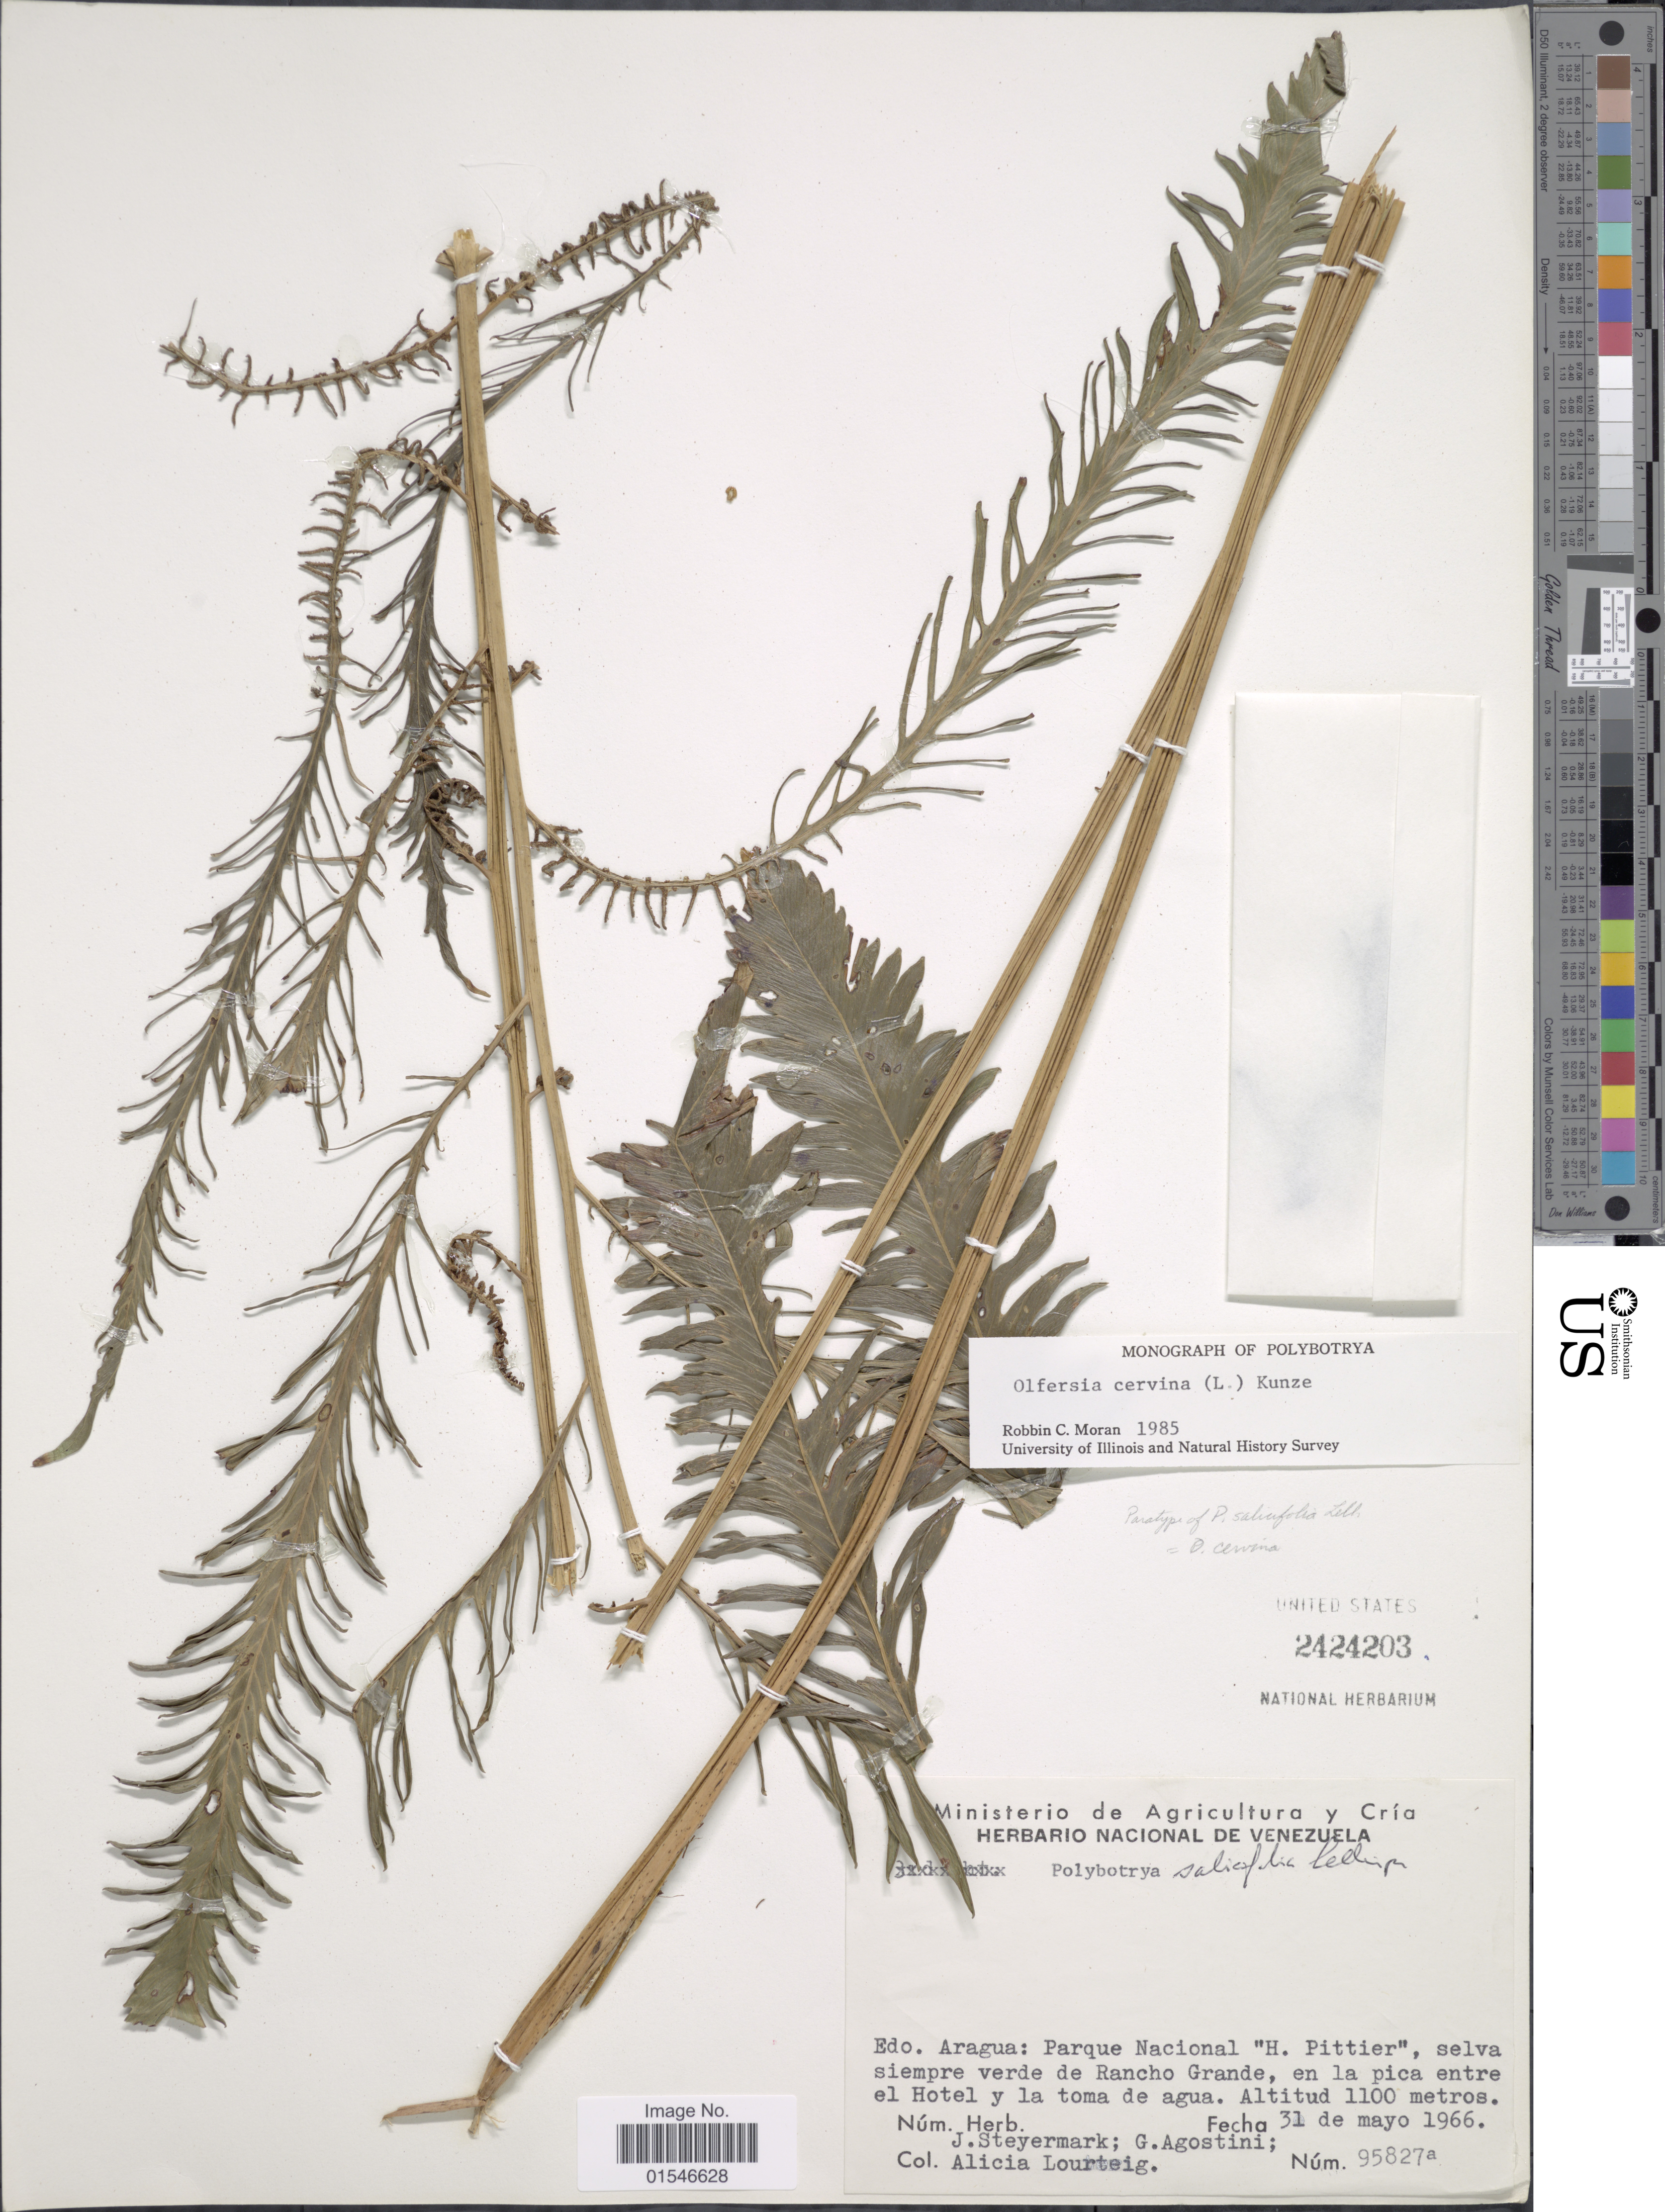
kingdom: Plantae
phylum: Tracheophyta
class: Polypodiopsida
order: Polypodiales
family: Dryopteridaceae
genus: Olfersia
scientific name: Olfersia cervina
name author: (L.) Kunze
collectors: A. Lourteig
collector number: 95827a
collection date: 1966-05-31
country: Venezuela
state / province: Aragua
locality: Parque Nacional "H. Pittier", selva siempre verde de Rancho Grande, en la pica entre el Hotel y la toma de agua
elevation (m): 1100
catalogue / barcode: US 2424203